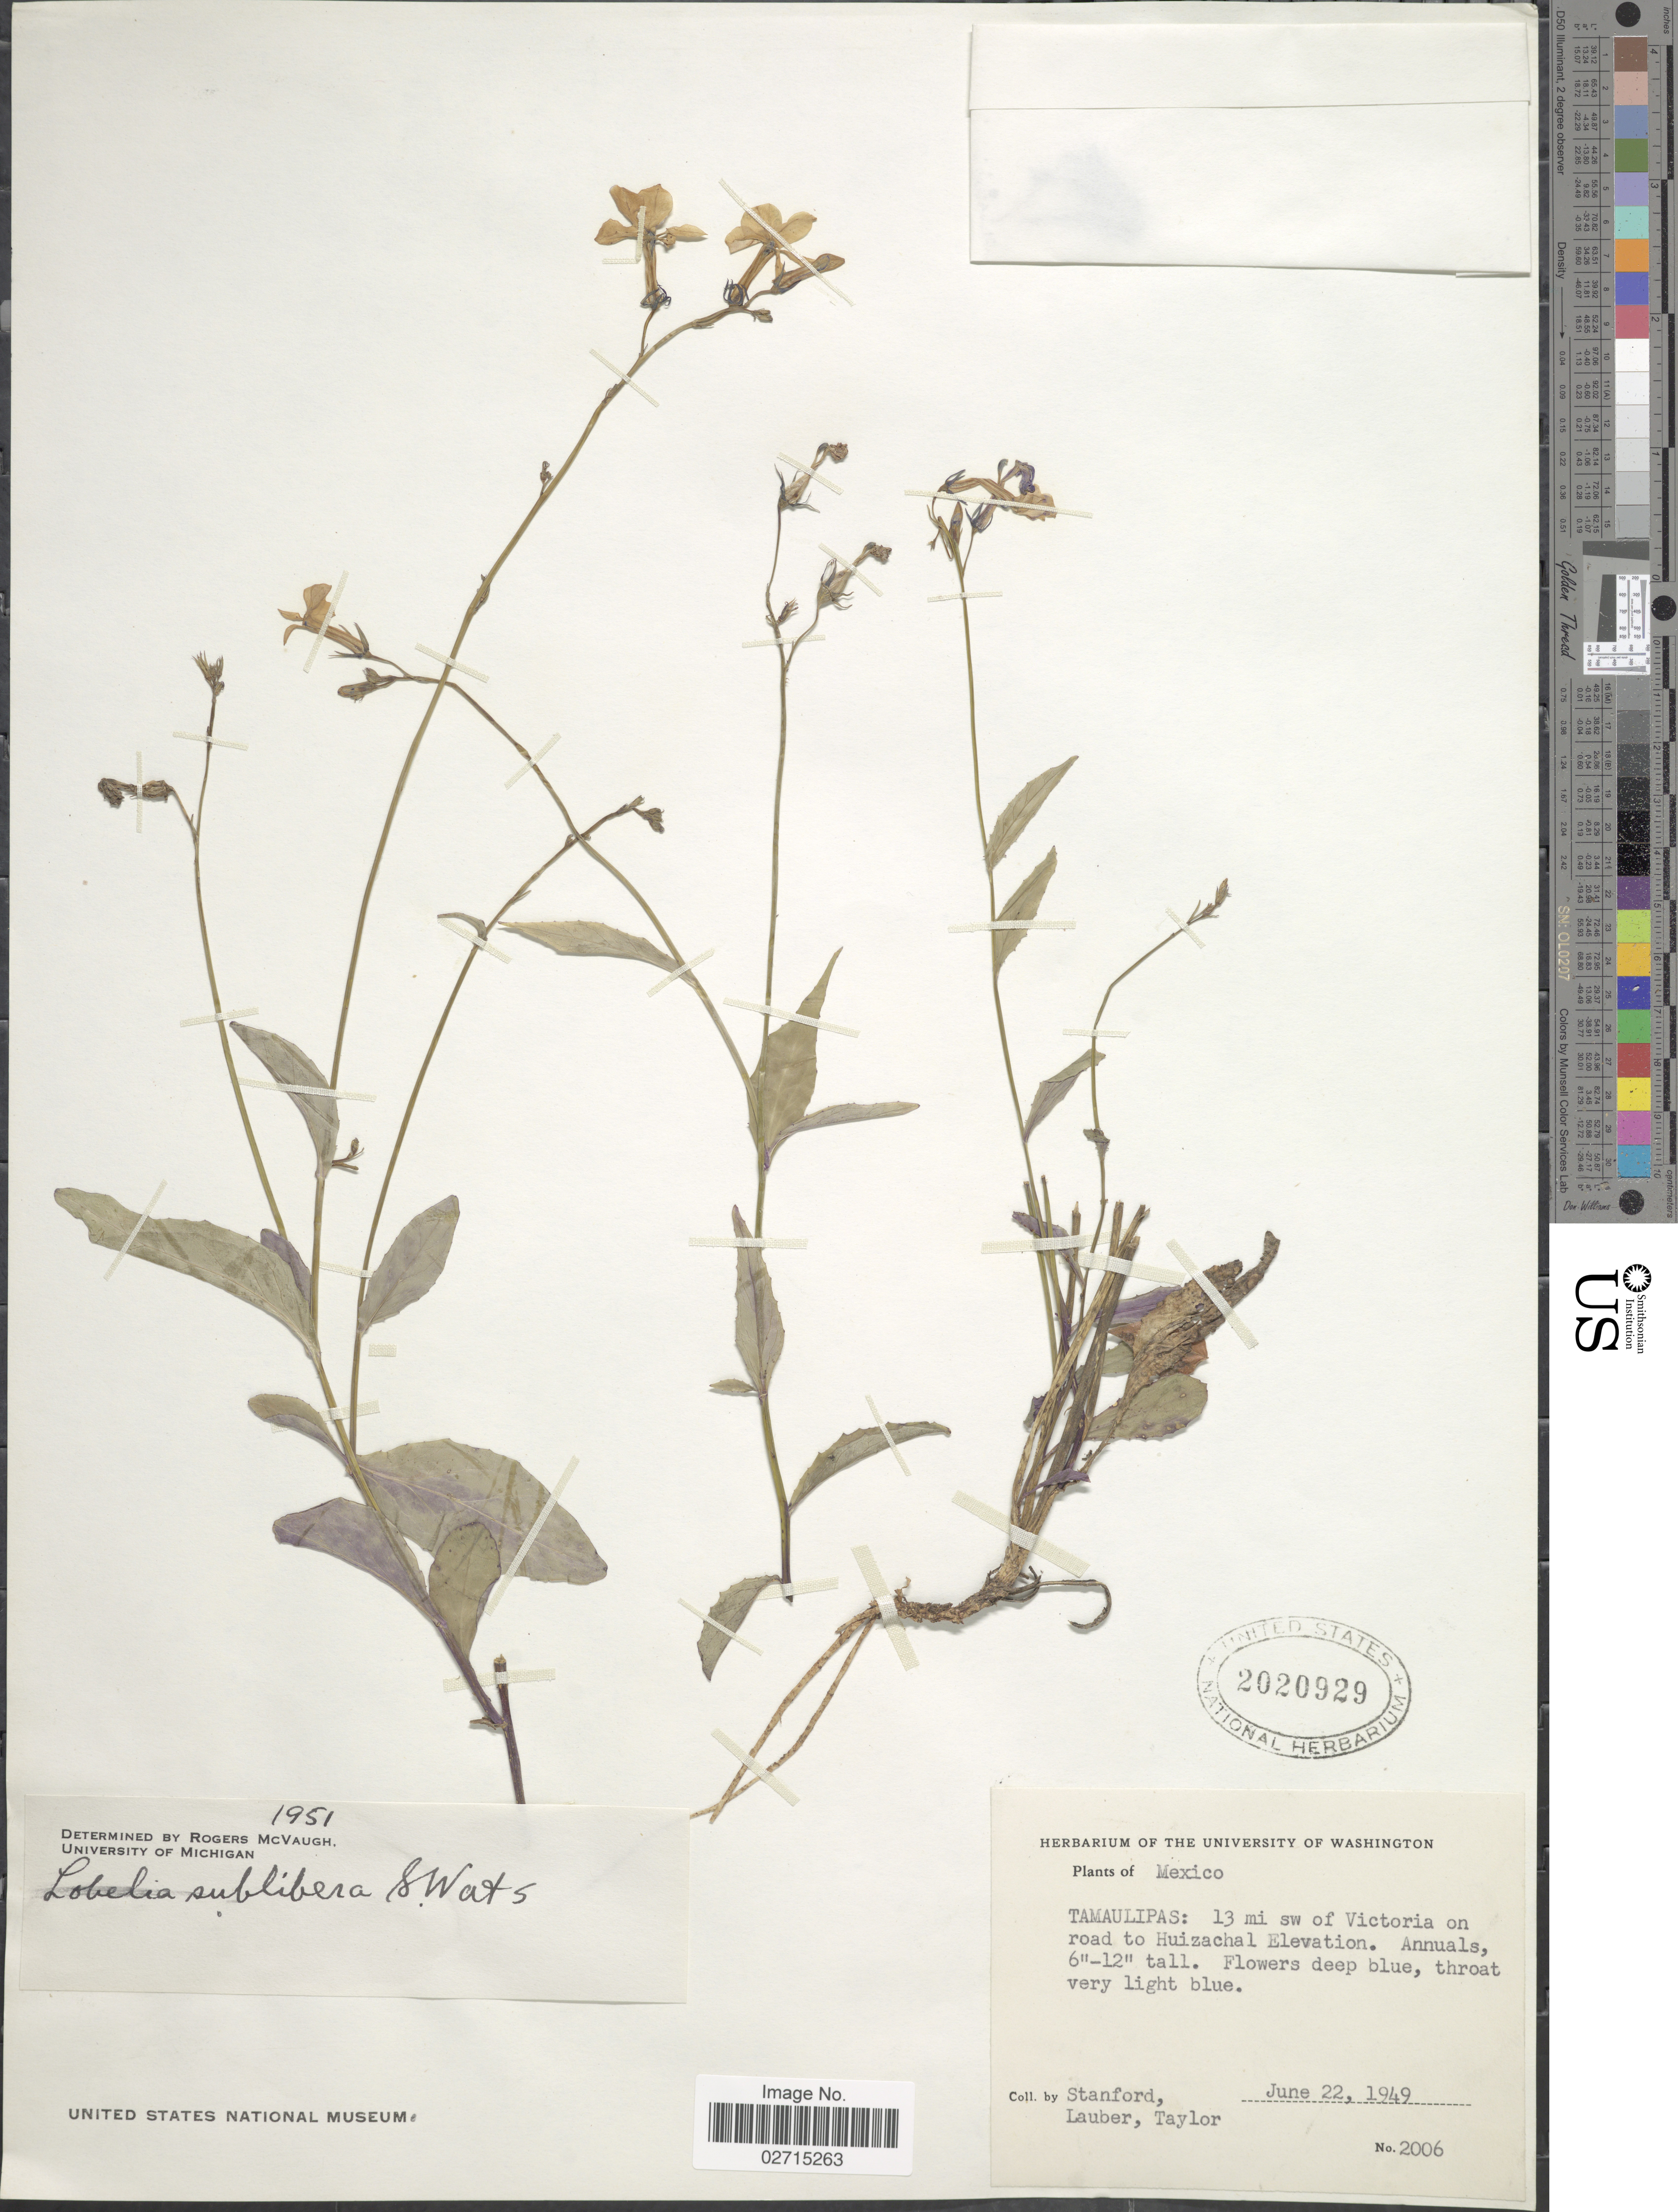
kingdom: Plantae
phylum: Tracheophyta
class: Magnoliopsida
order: Asterales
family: Campanulaceae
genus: Lobelia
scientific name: Lobelia sublibera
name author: S. Watson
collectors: -. Stanford, -. Lauber & -. Taylor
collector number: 2006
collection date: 1949-06-22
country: Mexico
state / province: Tamaulipas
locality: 13 mi sw of Victoria on road to Huizachal Elevation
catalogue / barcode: US 2020929